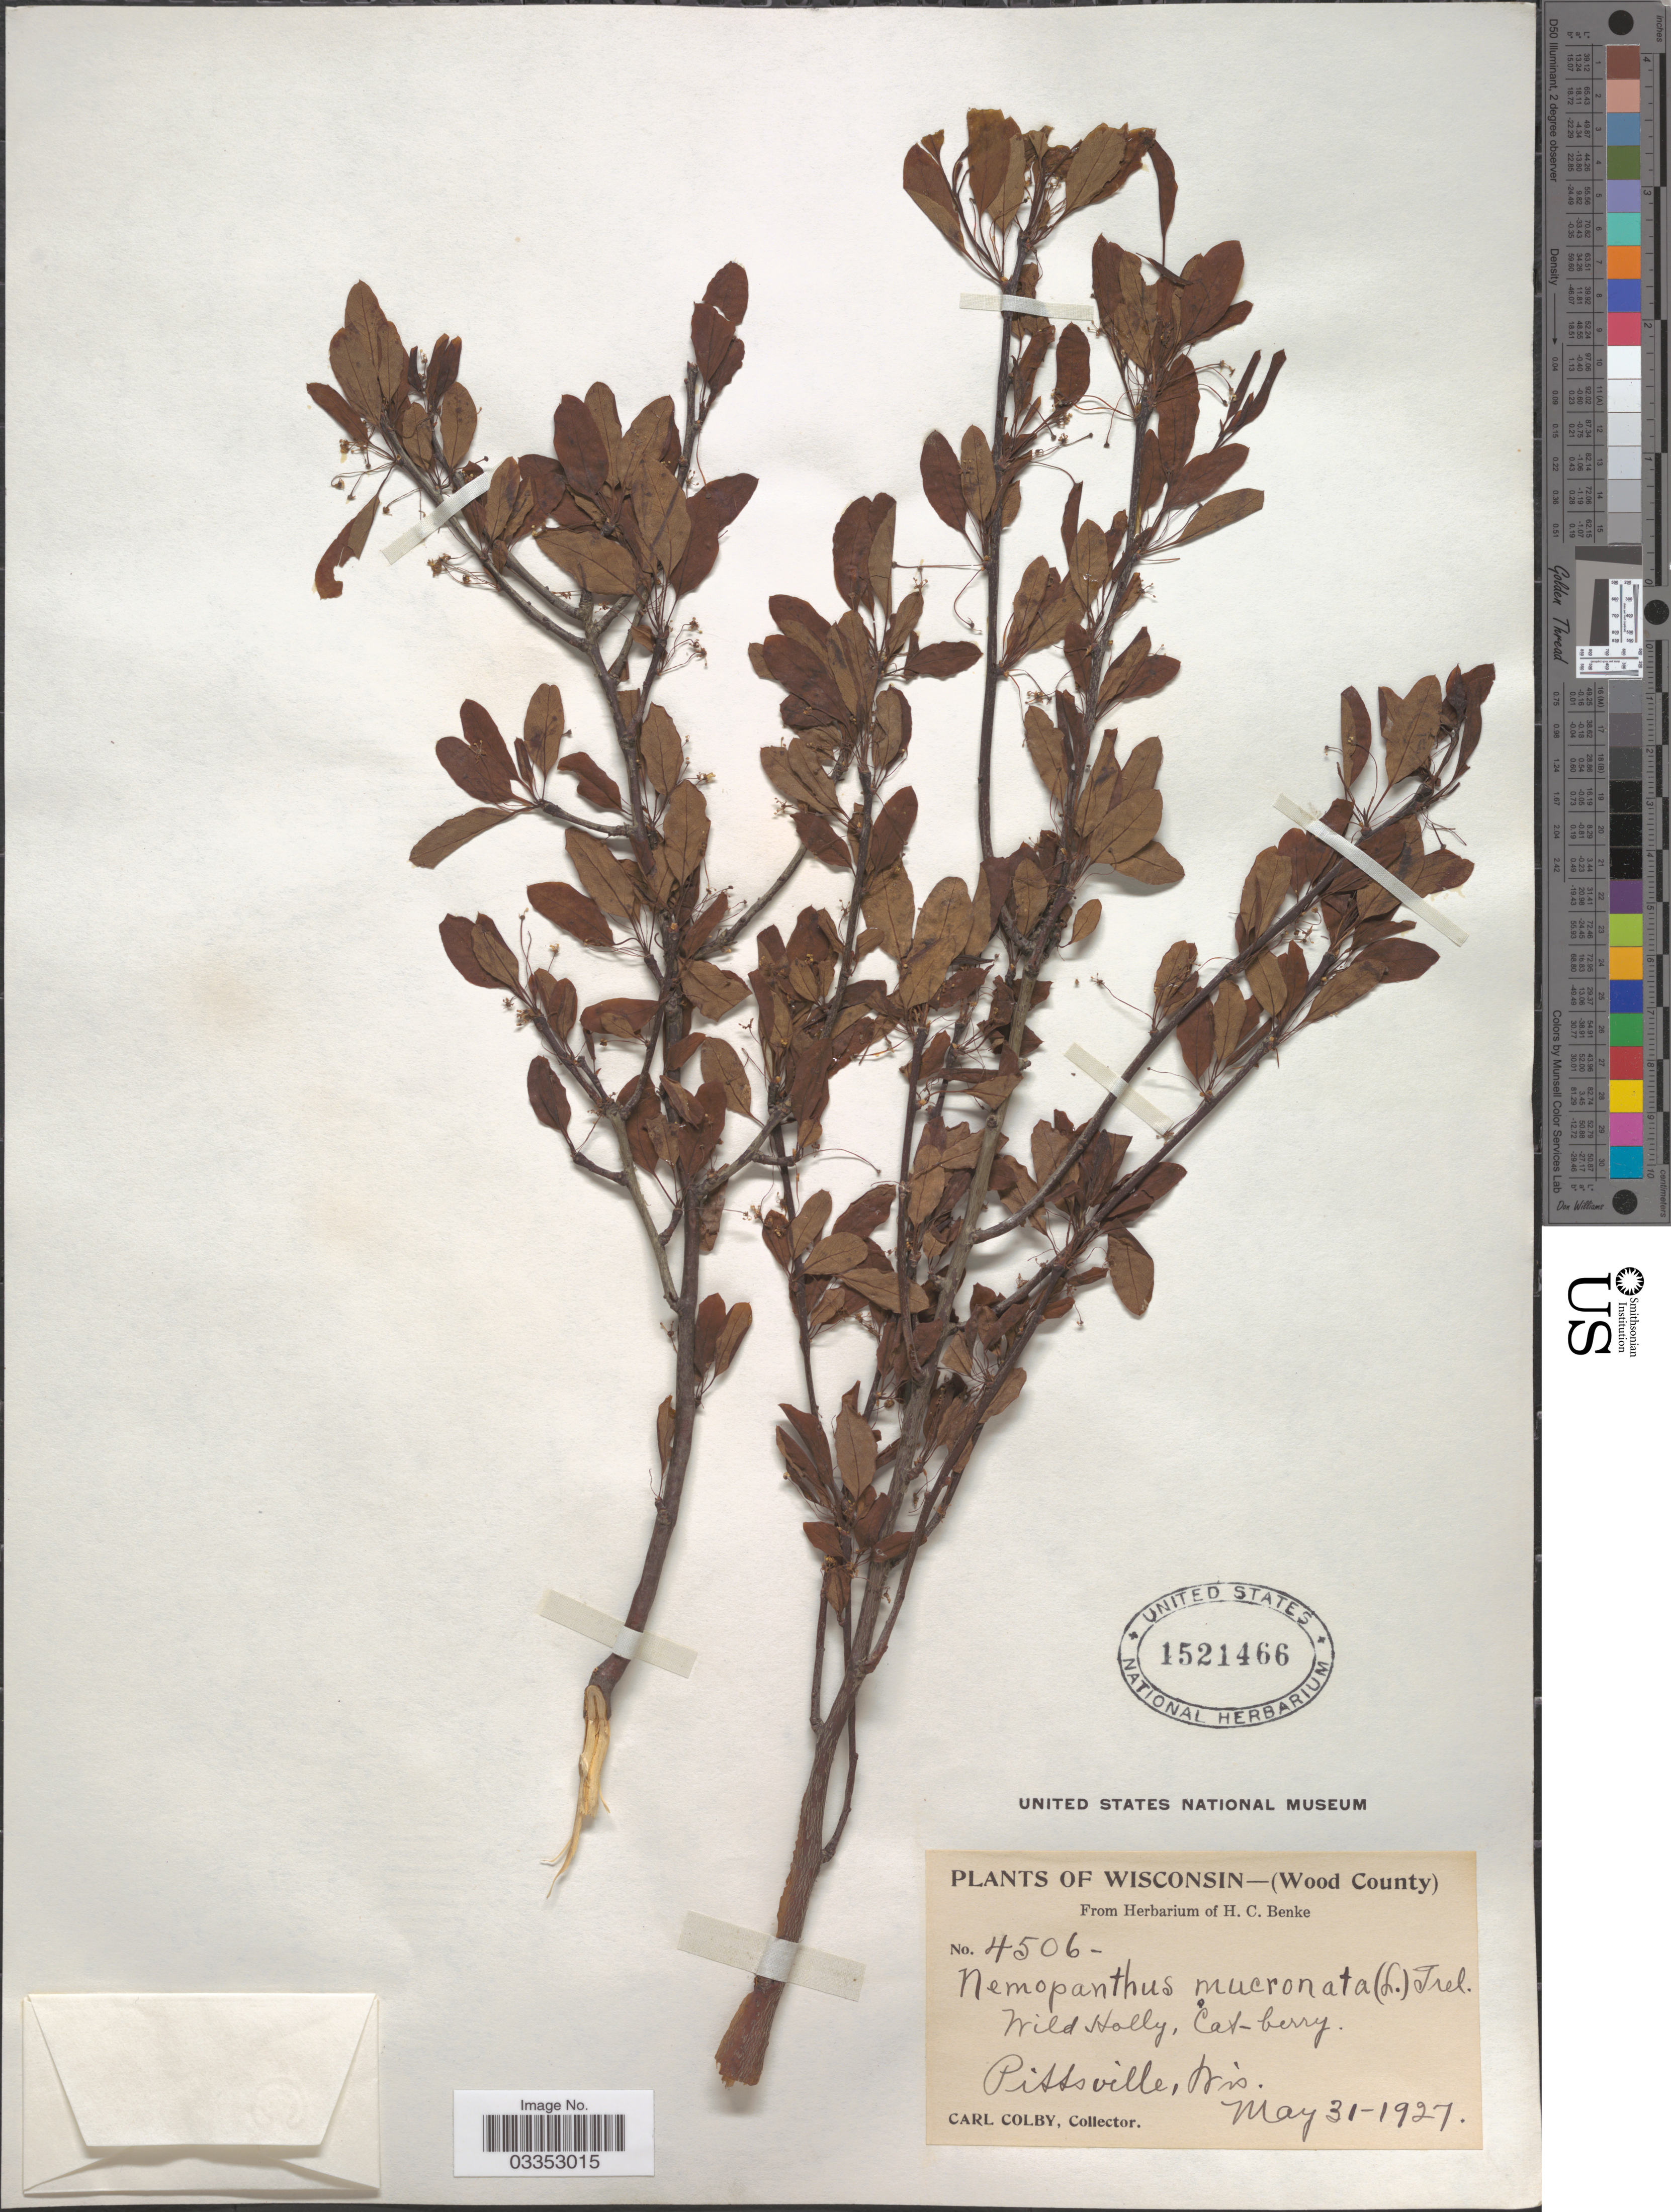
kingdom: Plantae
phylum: Tracheophyta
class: Magnoliopsida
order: Aquifoliales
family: Aquifoliaceae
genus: Nemopanthus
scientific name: Nemopanthus mucronatus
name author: (L.) Trel.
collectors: C. Colby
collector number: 4506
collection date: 1927-05-31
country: United States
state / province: Wisconsin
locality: (Wood County). Pittsville.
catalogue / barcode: US 1521466